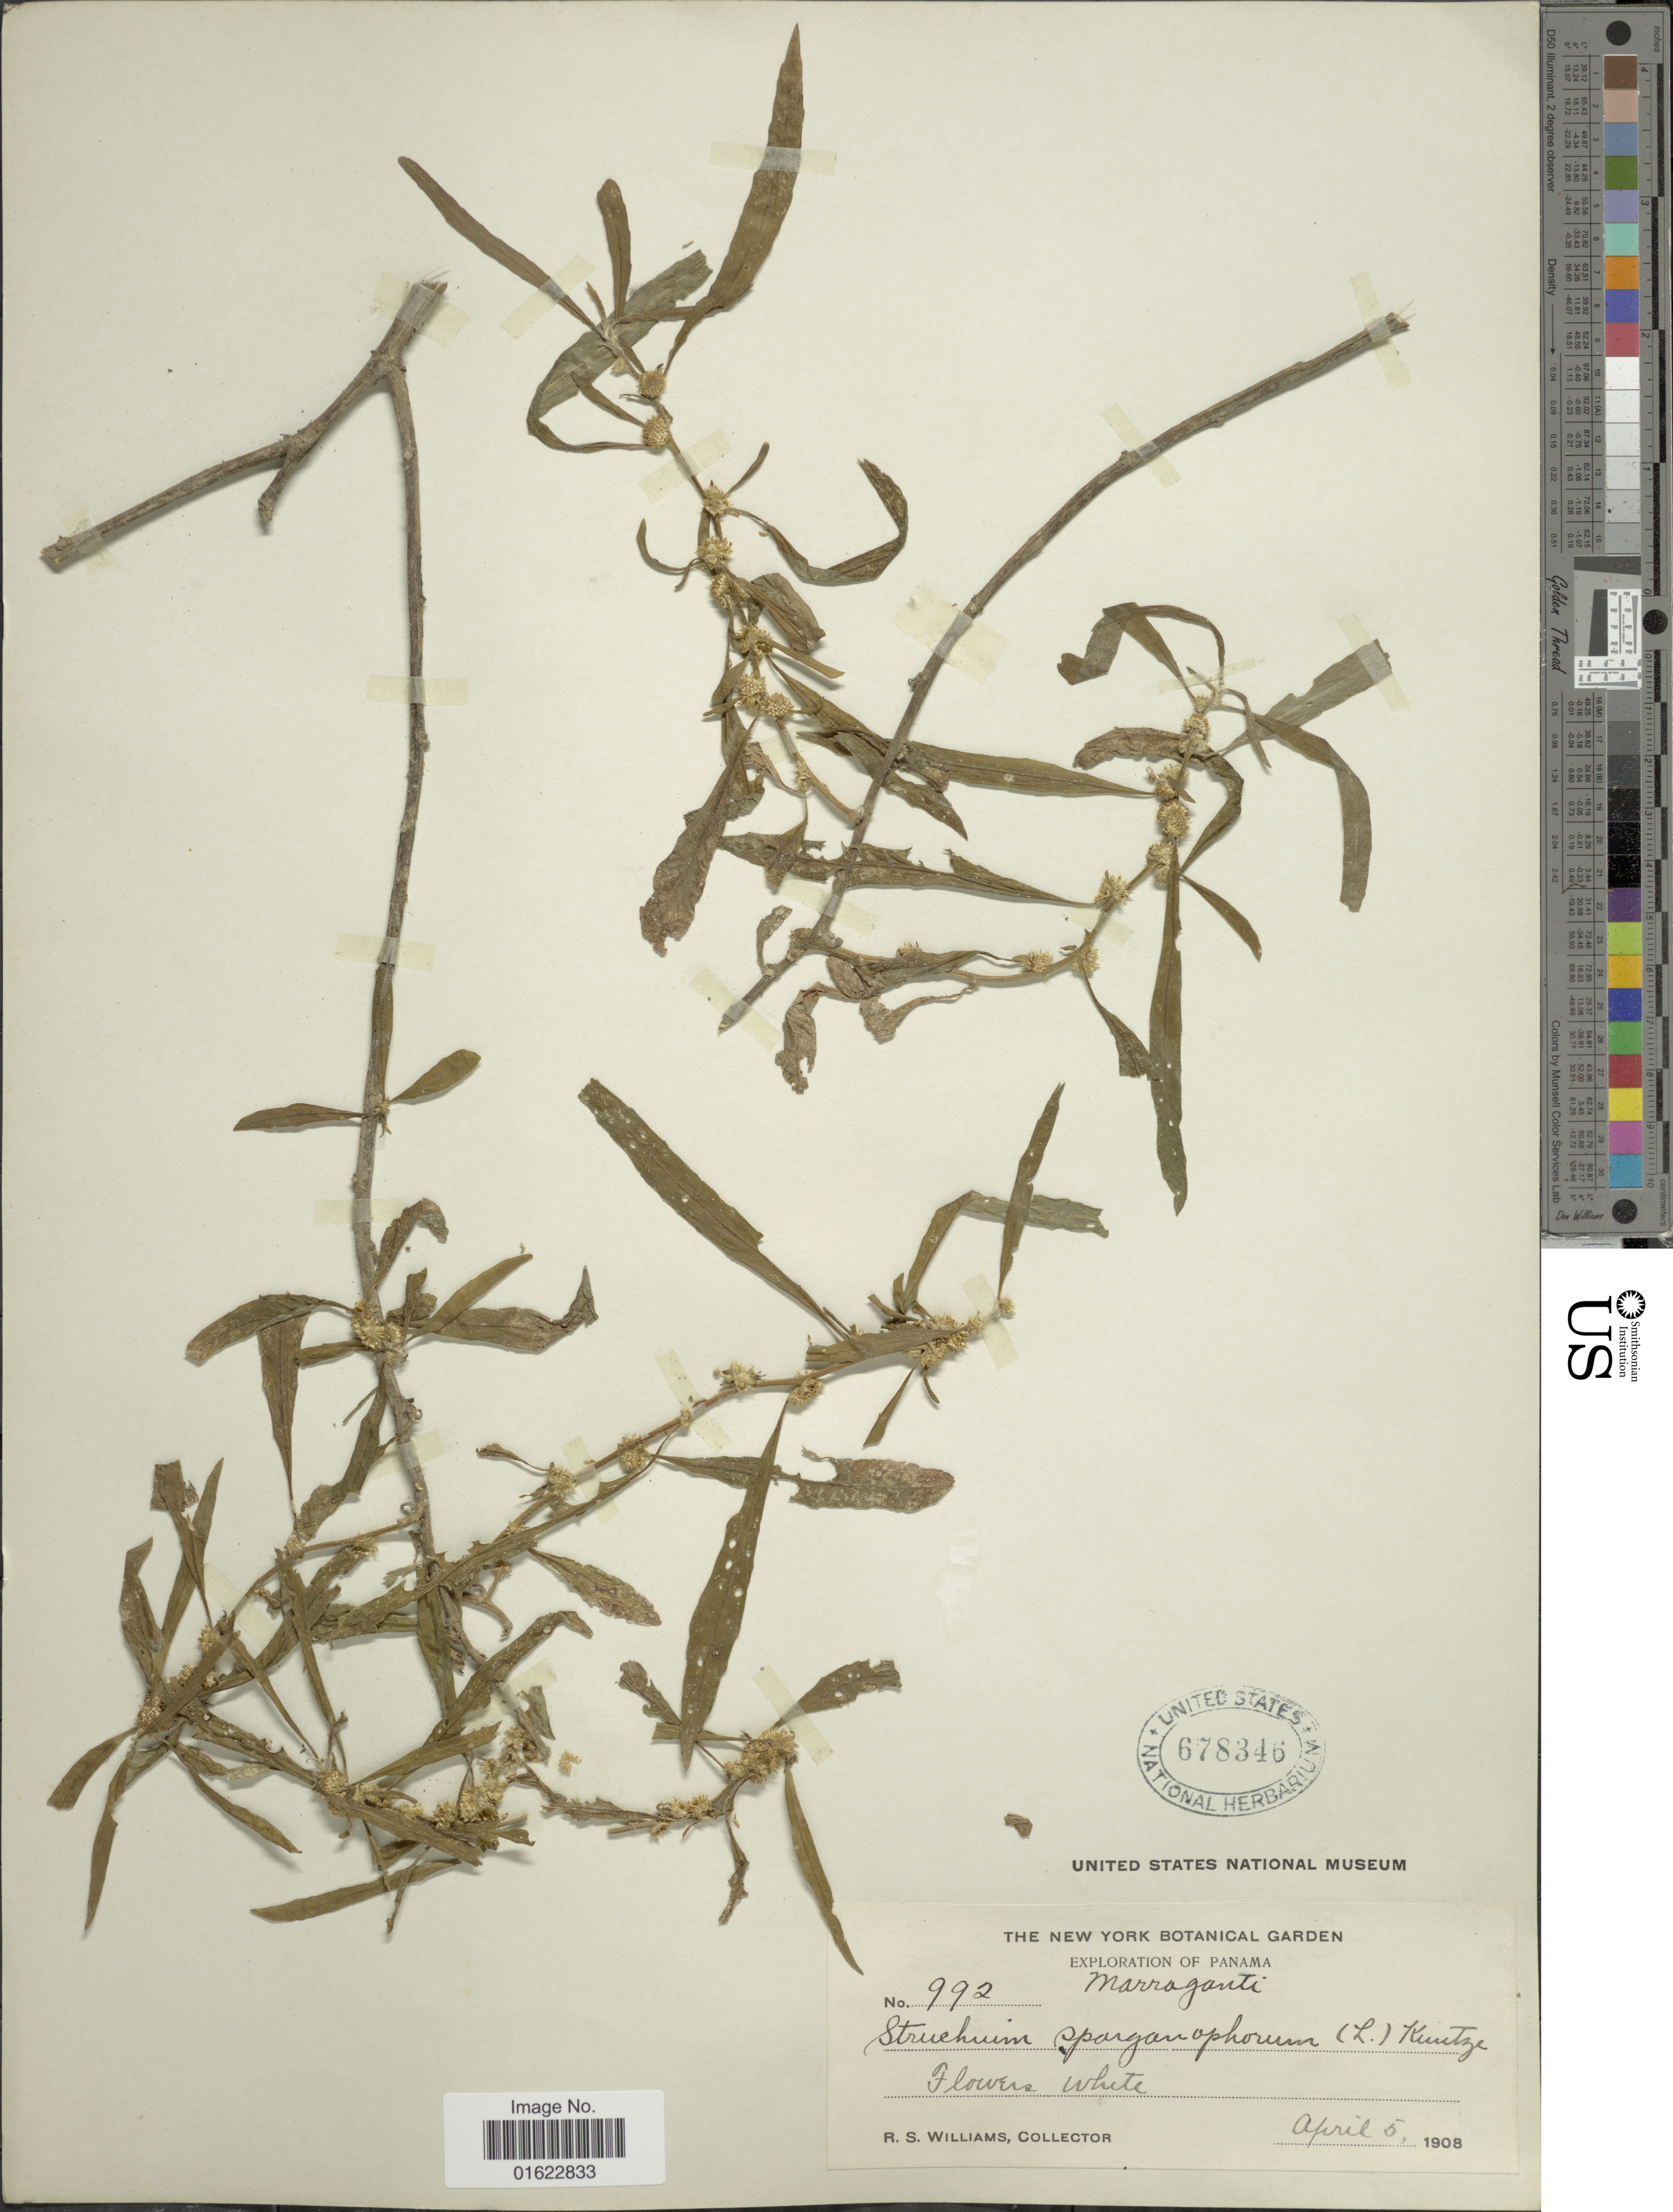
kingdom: Plantae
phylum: Tracheophyta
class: Magnoliopsida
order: Asterales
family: Asteraceae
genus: Struchium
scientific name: Struchium sparganophorum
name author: (L.) Kuntze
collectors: R. S. Williams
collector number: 992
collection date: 1908-04-05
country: Panama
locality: Panama, Marraganti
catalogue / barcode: US 678346